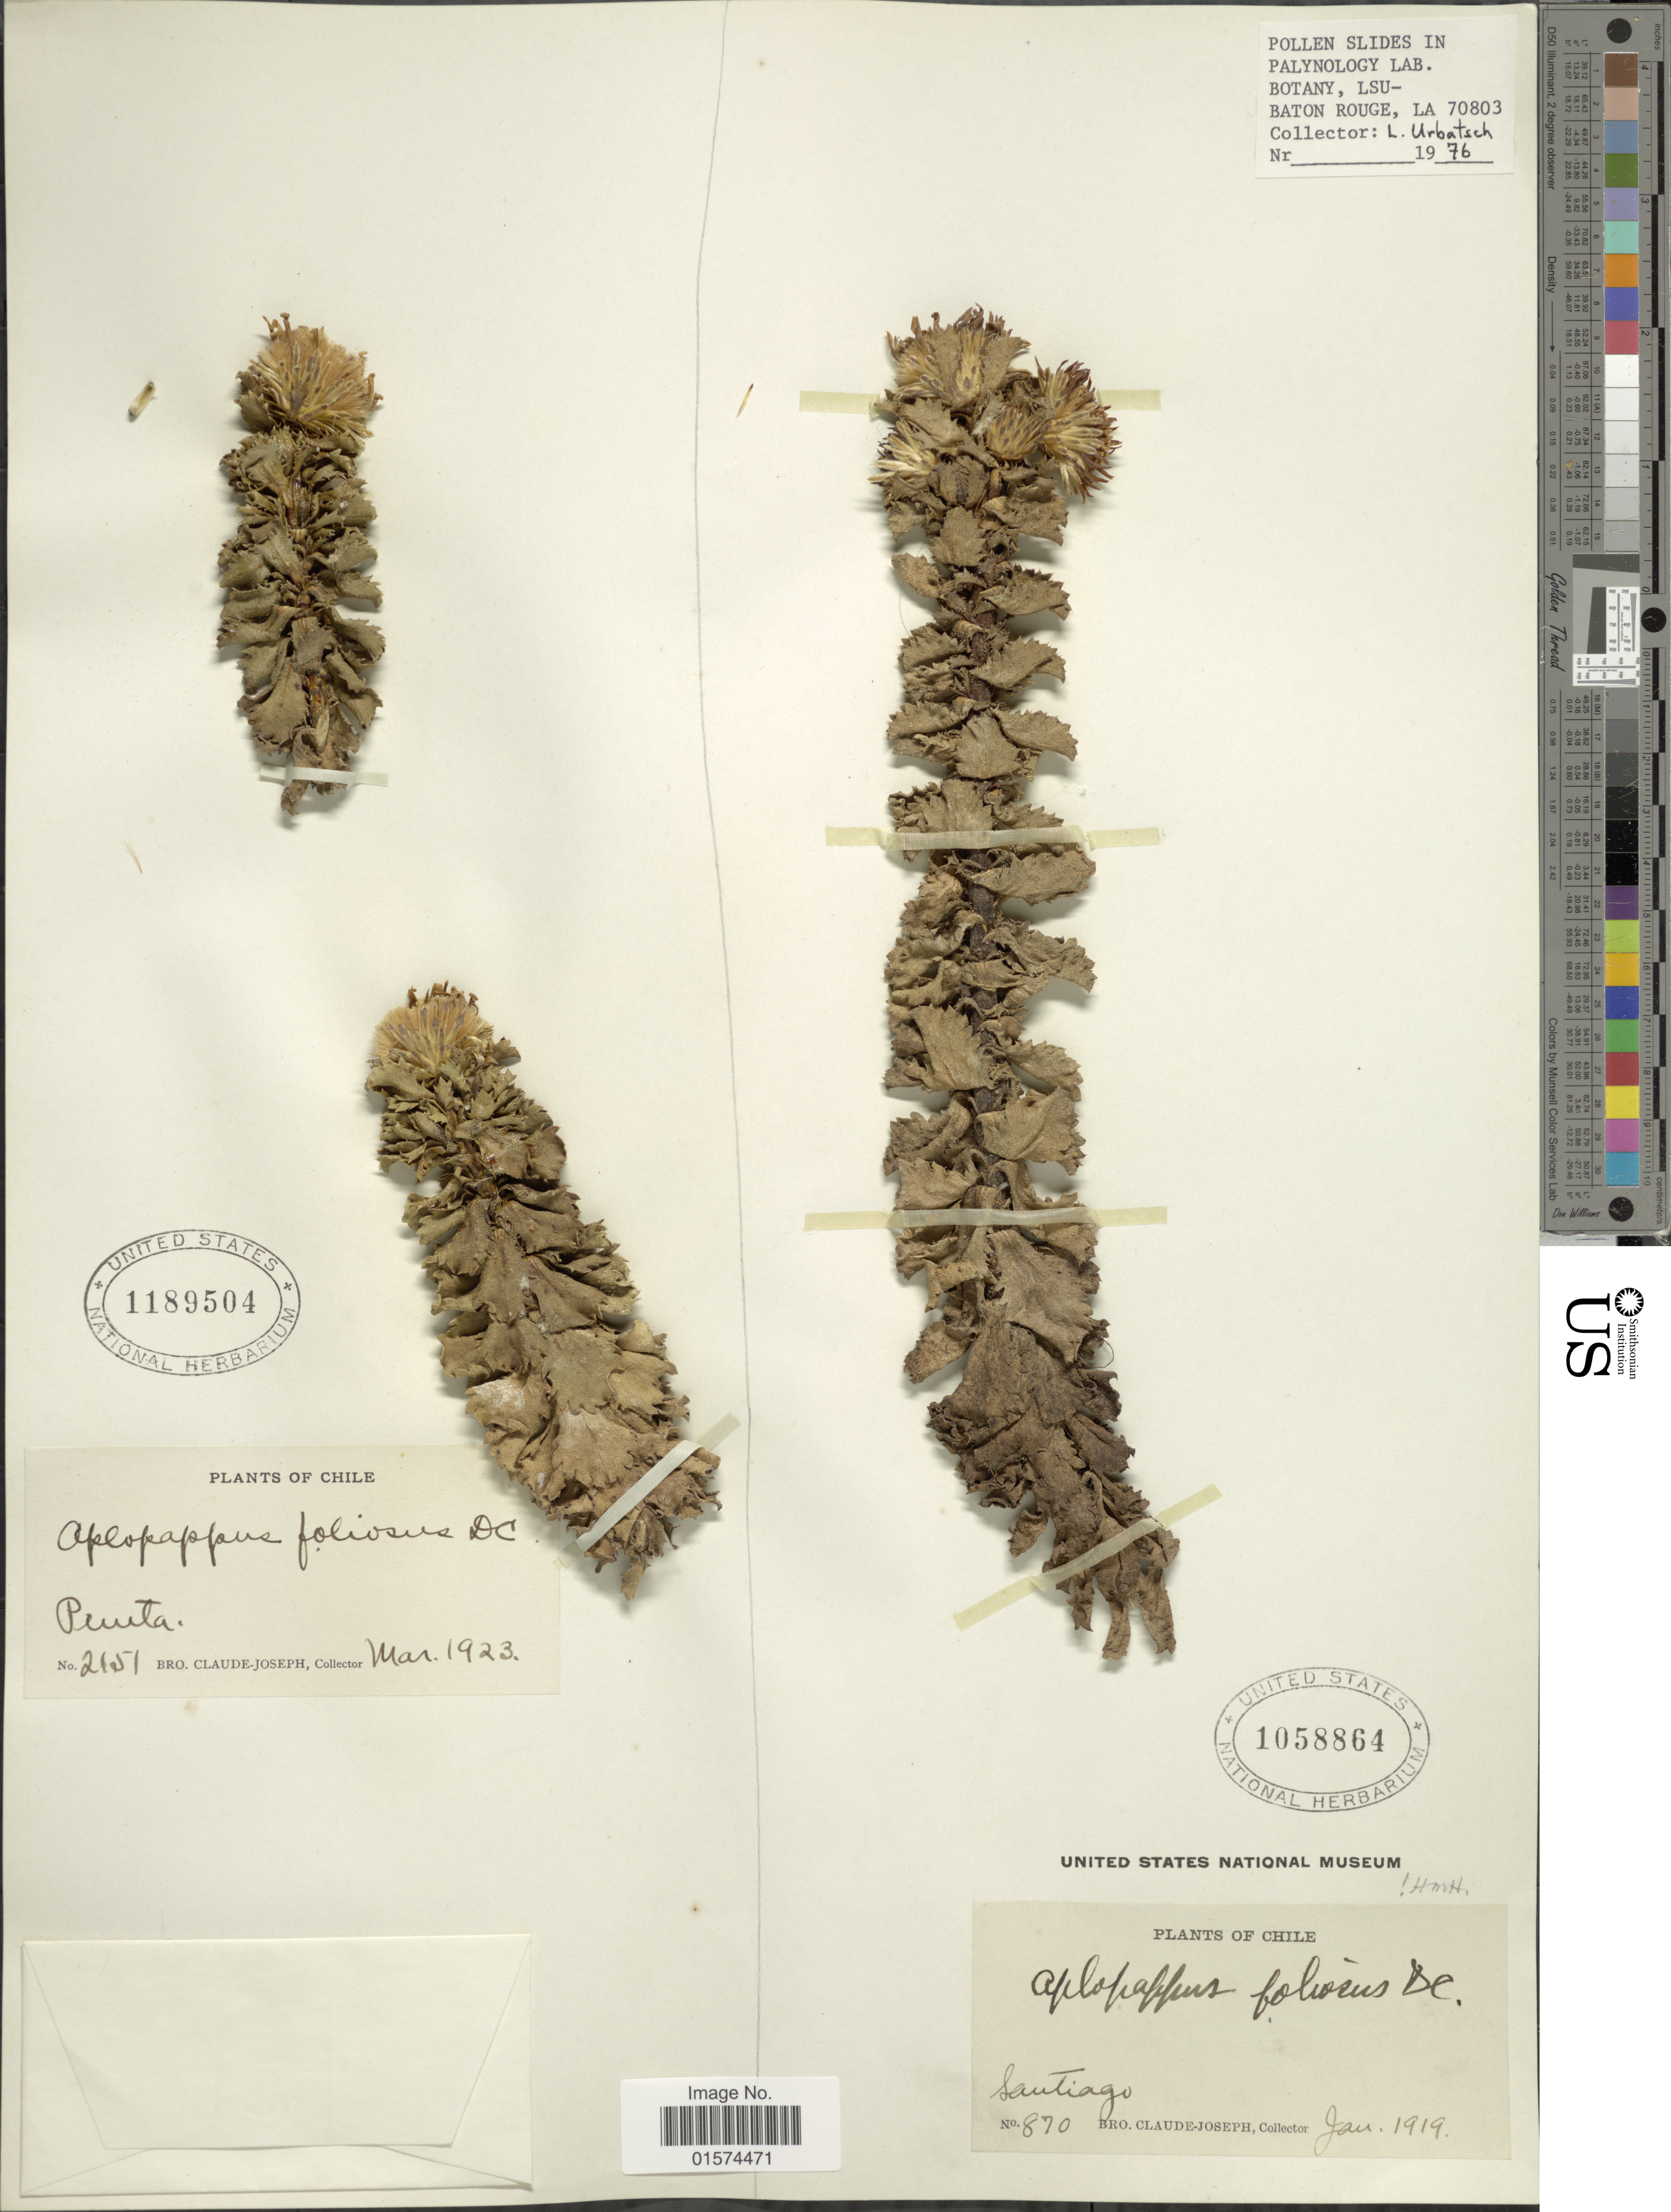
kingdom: Plantae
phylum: Tracheophyta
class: Magnoliopsida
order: Asterales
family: Asteraceae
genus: Haplopappus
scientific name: Haplopappus foliosus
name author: DC.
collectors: Bro. Claude-Joseph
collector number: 870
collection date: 1919-01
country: Chile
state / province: Región Metropolitana (RM)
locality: Santiago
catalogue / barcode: US 1058864-2